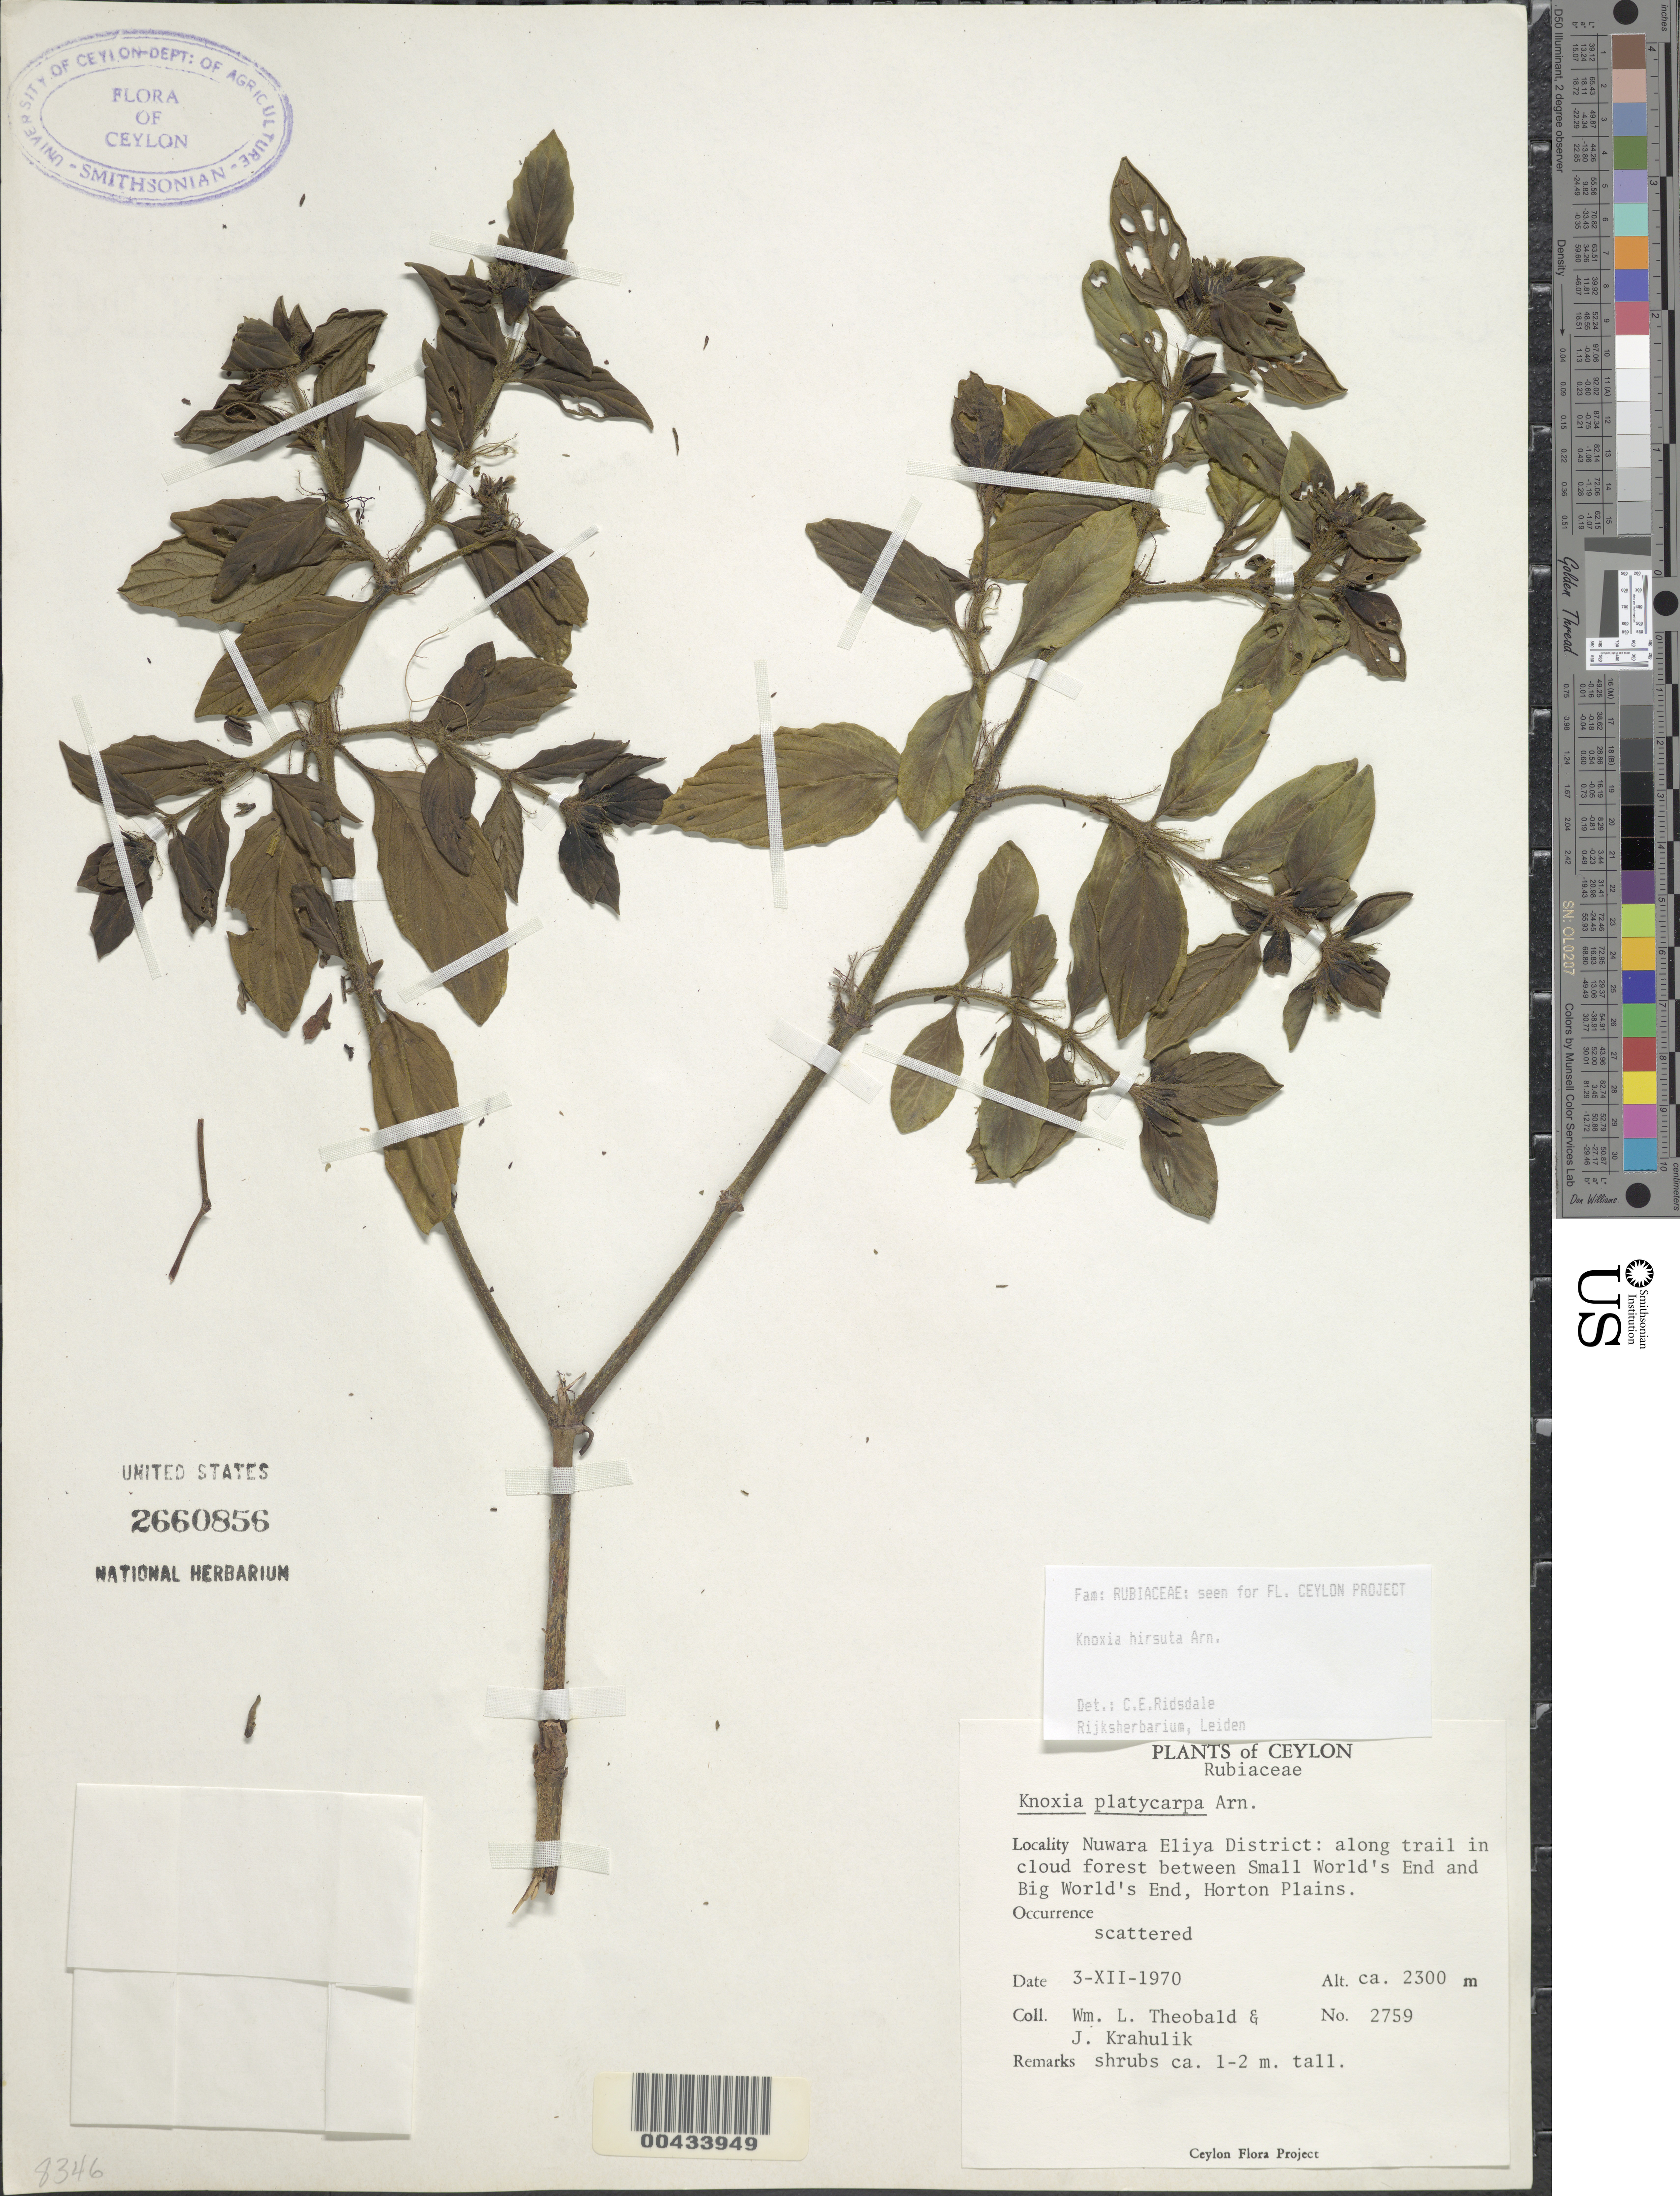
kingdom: Plantae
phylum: Tracheophyta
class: Magnoliopsida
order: Gentianales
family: Rubiaceae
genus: Knoxia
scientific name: Knoxia hirsuta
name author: Arn.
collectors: W. Theobald & J. Krahulik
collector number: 2759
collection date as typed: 03 Dec 1970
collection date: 1970-12-03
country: Sri Lanka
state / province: Central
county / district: Nuwara Eliya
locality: along trail between Small World's End and Big World's End, Horton Plains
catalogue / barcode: US 2660856